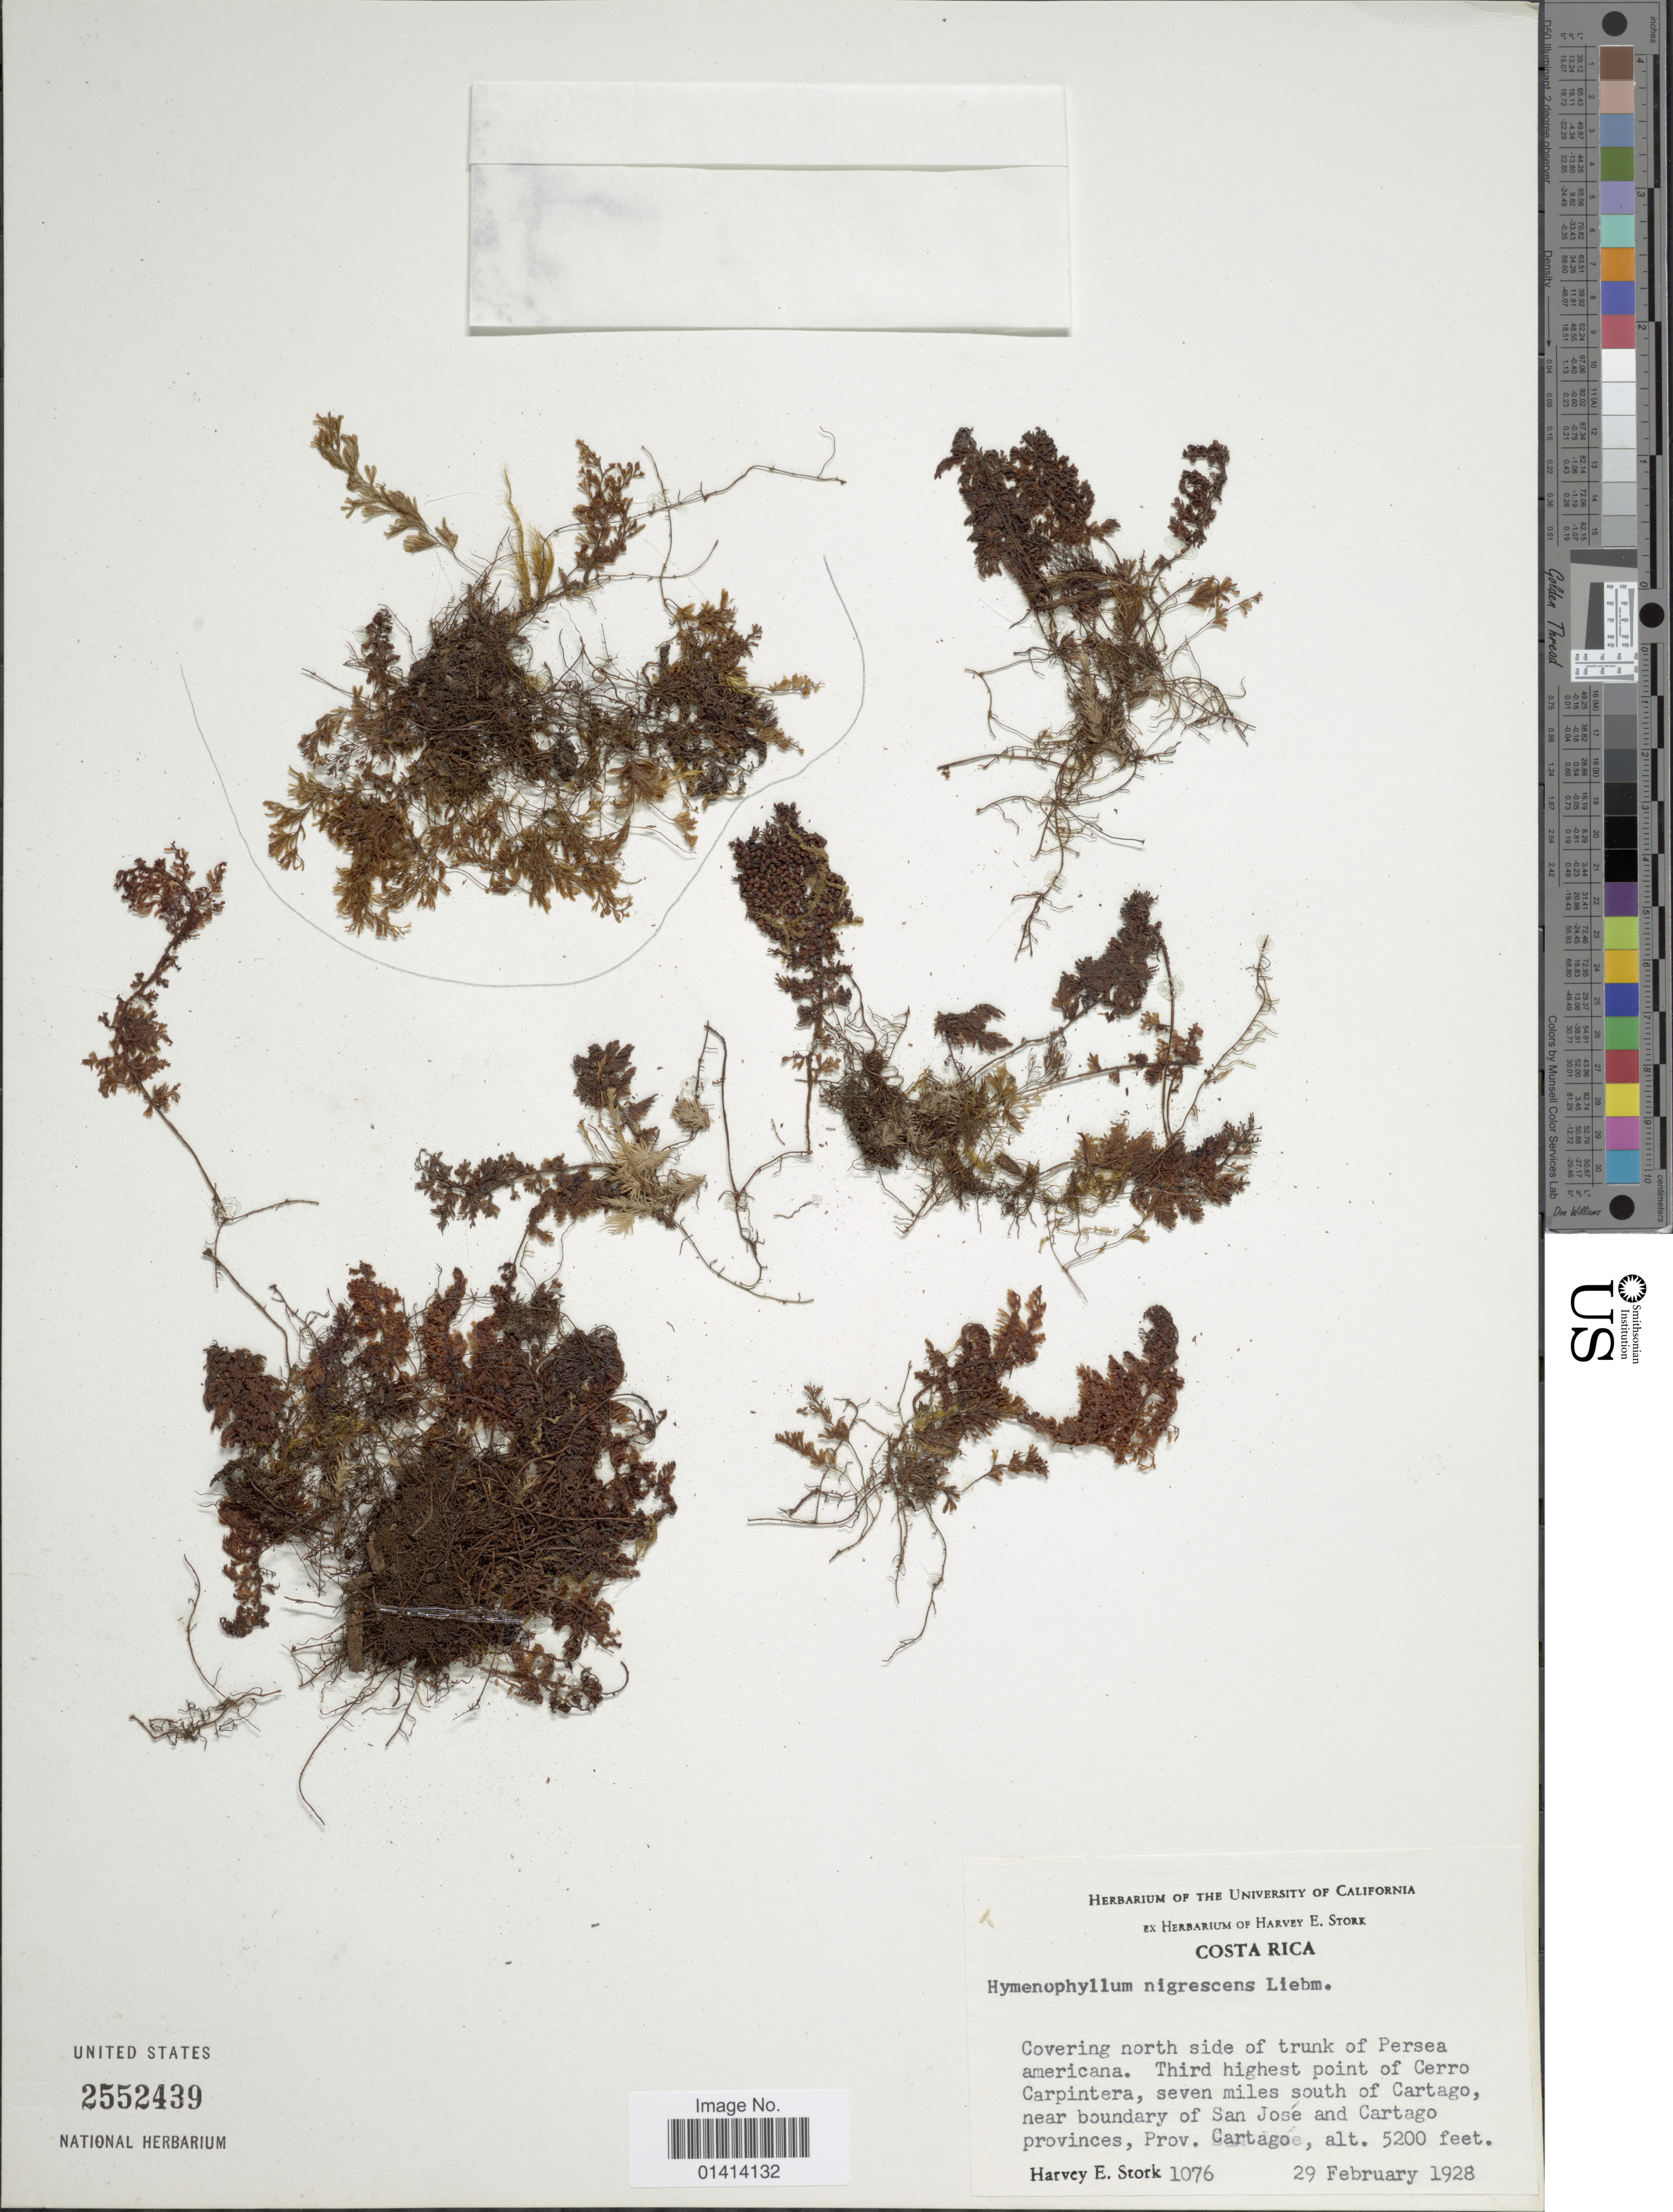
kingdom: Plantae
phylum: Tracheophyta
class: Polypodiopsida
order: Hymenophyllales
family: Hymenophyllaceae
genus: Hymenophyllum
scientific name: Hymenophyllum myriocarpum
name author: Hook.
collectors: H. E. Stork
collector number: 1076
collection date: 1928-02-29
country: Costa Rica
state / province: Cartago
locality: Third highest point of Cerro Carpintera, seven miles south of Cartago, near boundary of San José and Cartago provinces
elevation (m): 1585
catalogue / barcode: US 2552439